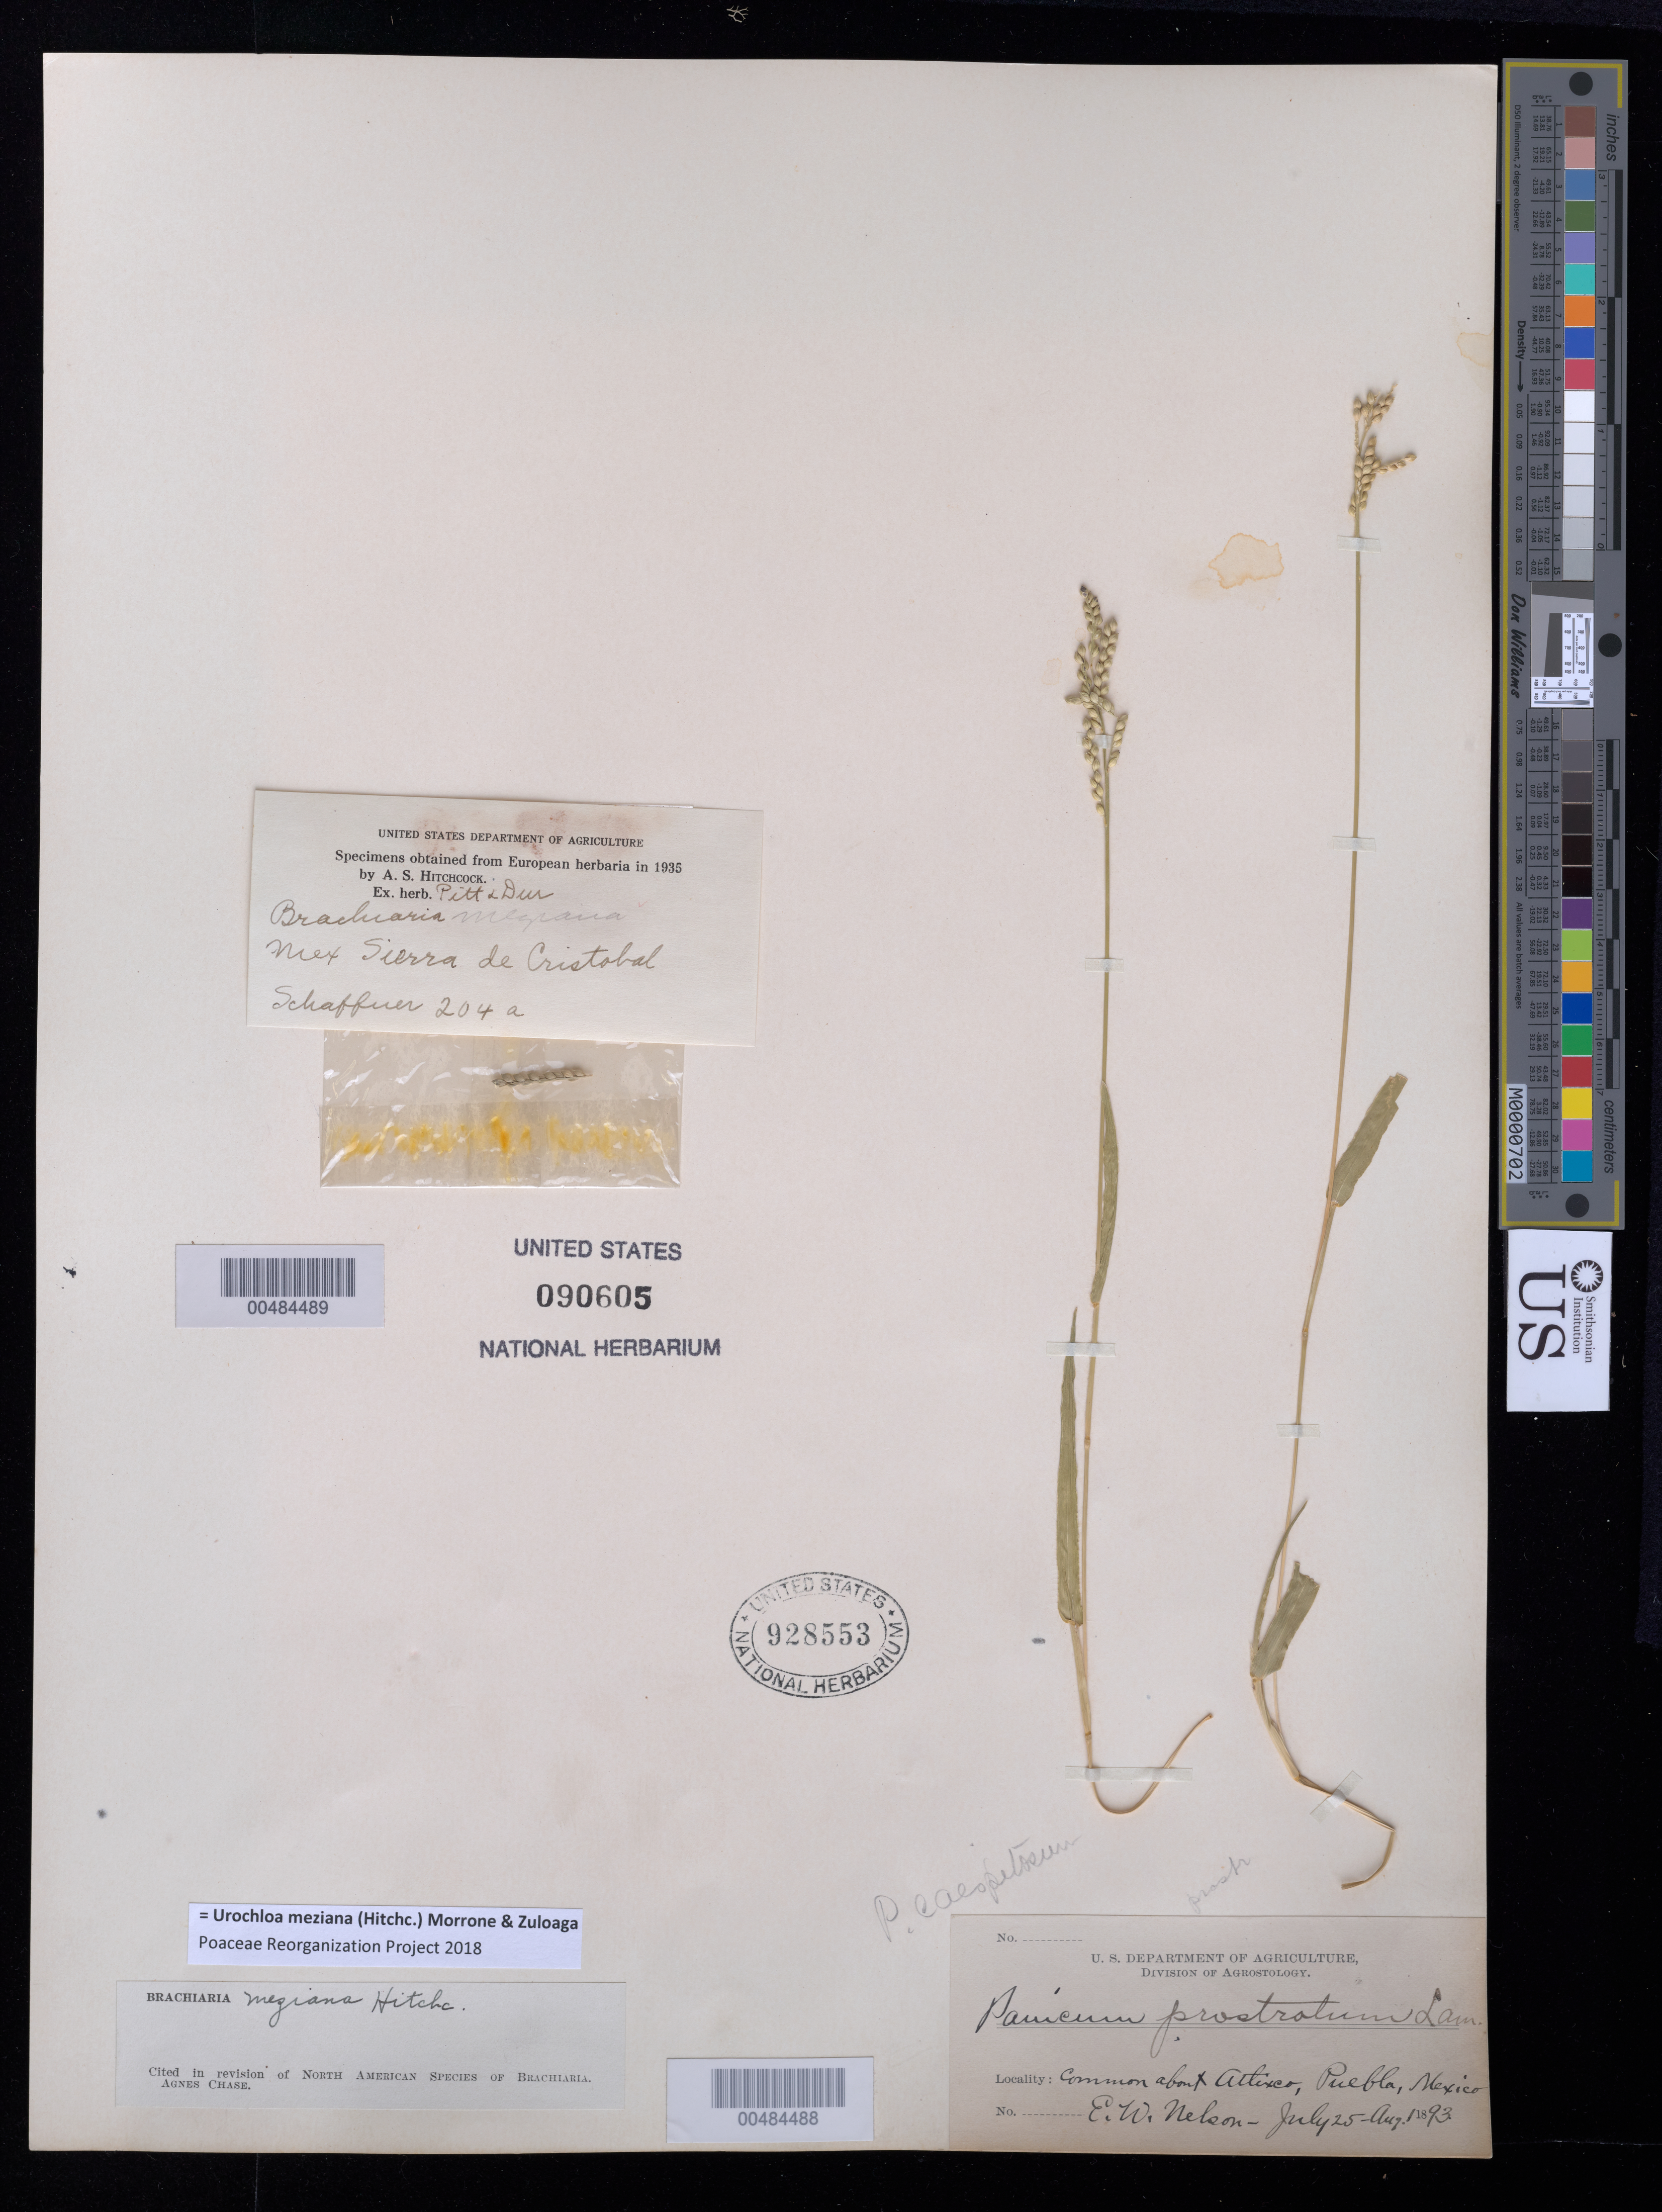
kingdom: Plantae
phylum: Tracheophyta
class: Liliopsida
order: Poales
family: Poaceae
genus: Brachiaria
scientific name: Brachiaria meziana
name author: Hitchc.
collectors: E. W. Nelson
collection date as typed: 25 Jul 1893 to 1 Aug 1893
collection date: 1893-07-25/1893-08-01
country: Mexico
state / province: Puebla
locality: Altixco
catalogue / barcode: US 928553